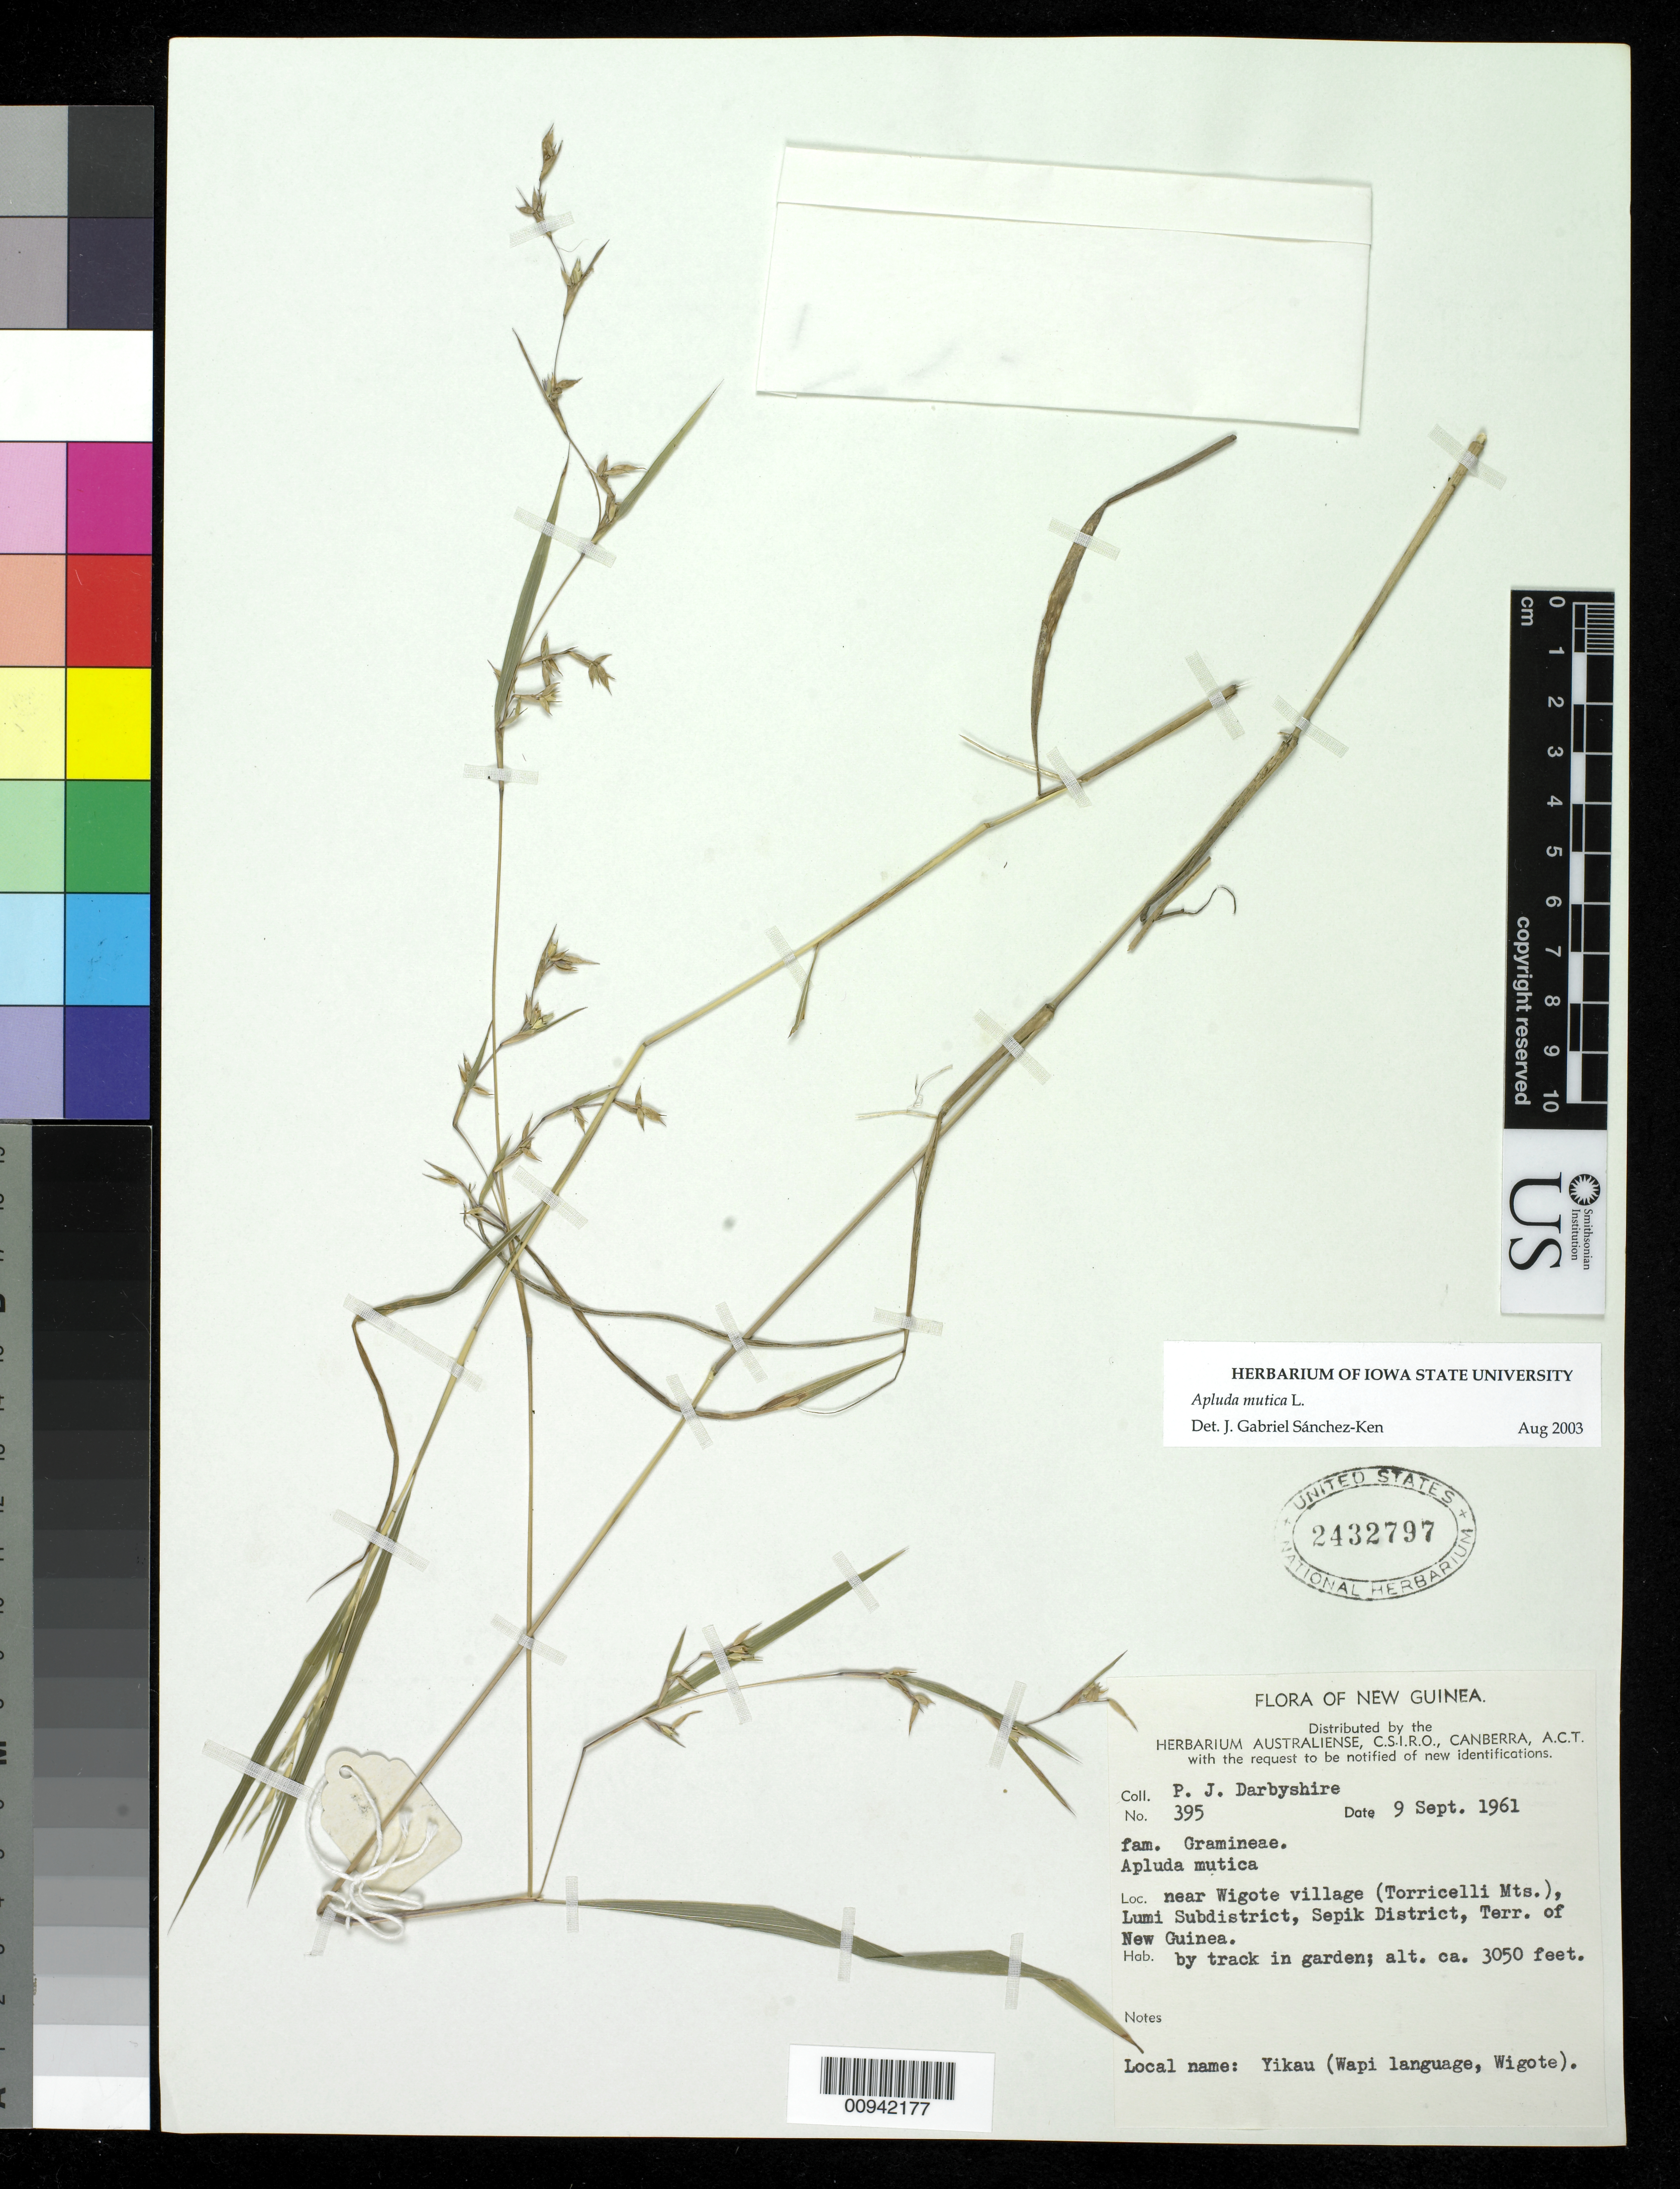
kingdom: Plantae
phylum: Tracheophyta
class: Liliopsida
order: Poales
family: Poaceae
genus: Apluda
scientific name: Apluda sp.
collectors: P. Darbyshire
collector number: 395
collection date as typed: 09 Sep 1961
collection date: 1961-09-09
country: Papua New Guinea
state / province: Sandaun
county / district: Lumi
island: New Guinea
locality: near Wigote village (Torricelli Mts.)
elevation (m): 930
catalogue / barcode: US 2431797